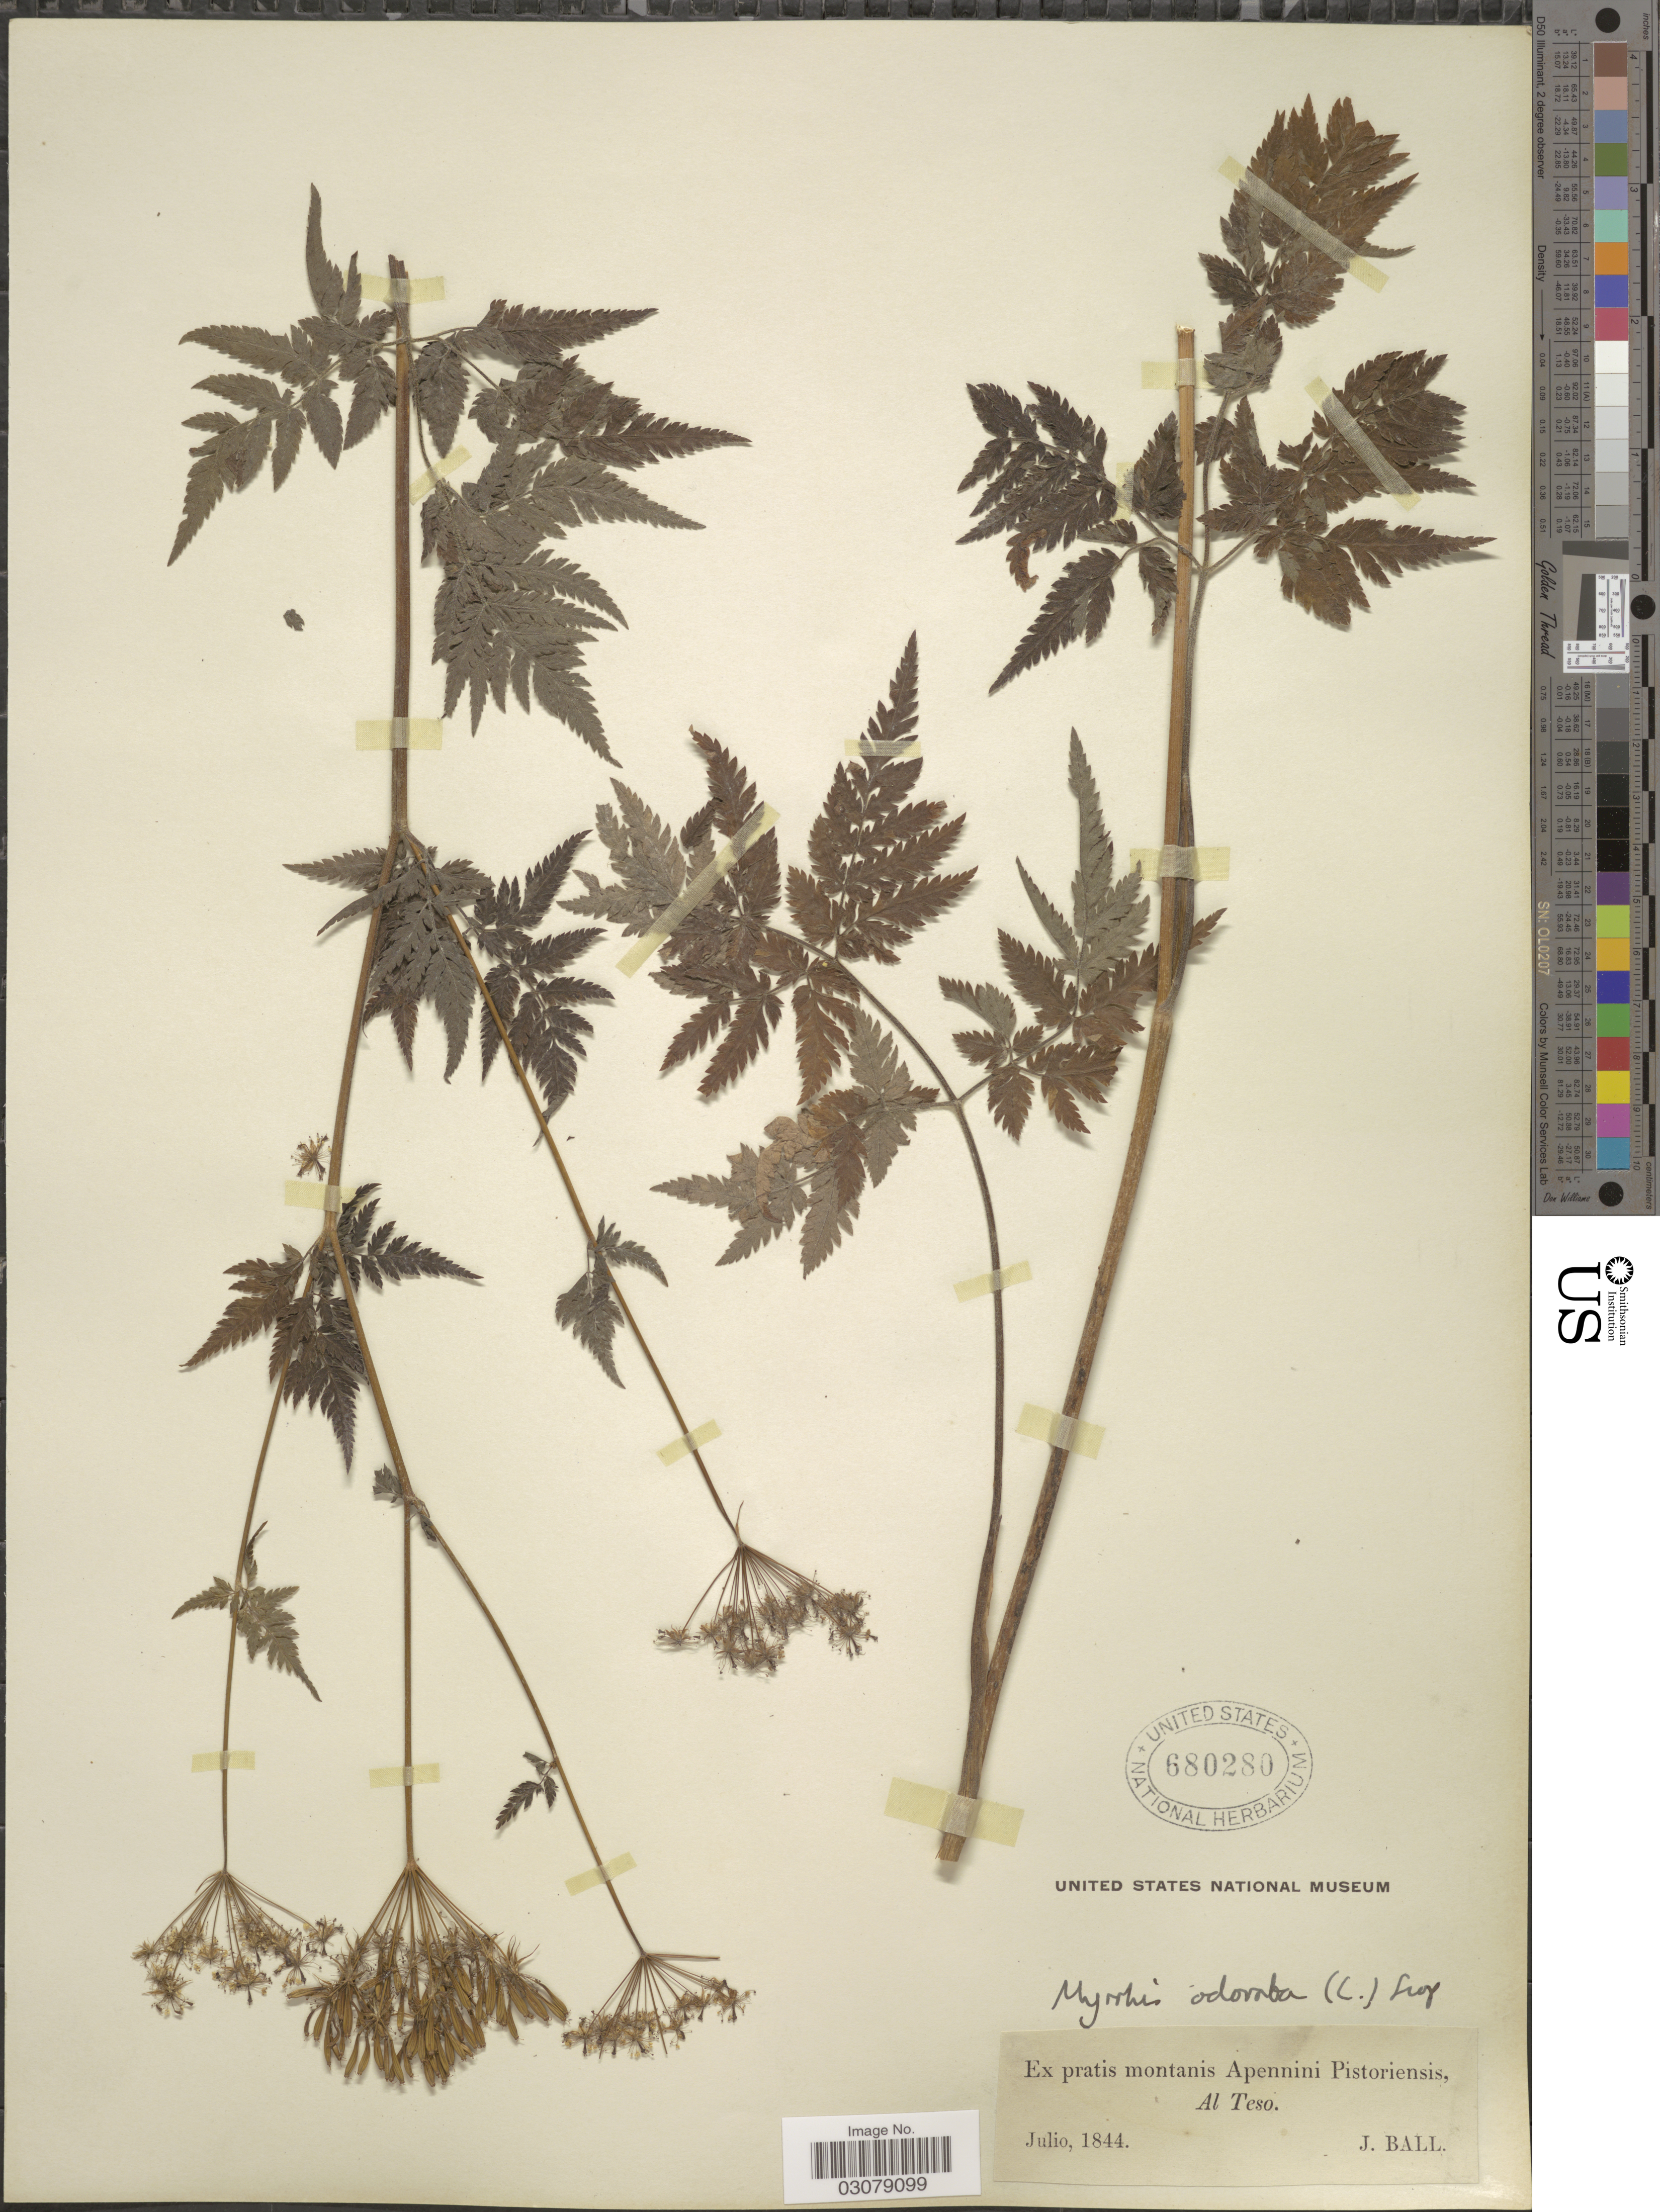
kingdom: Plantae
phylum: Tracheophyta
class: Magnoliopsida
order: Apiales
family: Apiaceae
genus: Myrrhis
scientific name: Myrrhis odorata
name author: (L.) Scop.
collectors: J. Ball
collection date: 1844-07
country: Italy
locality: Ex pratis montanis Apennini Pistoriensis, Al Teso.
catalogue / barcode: US 680280